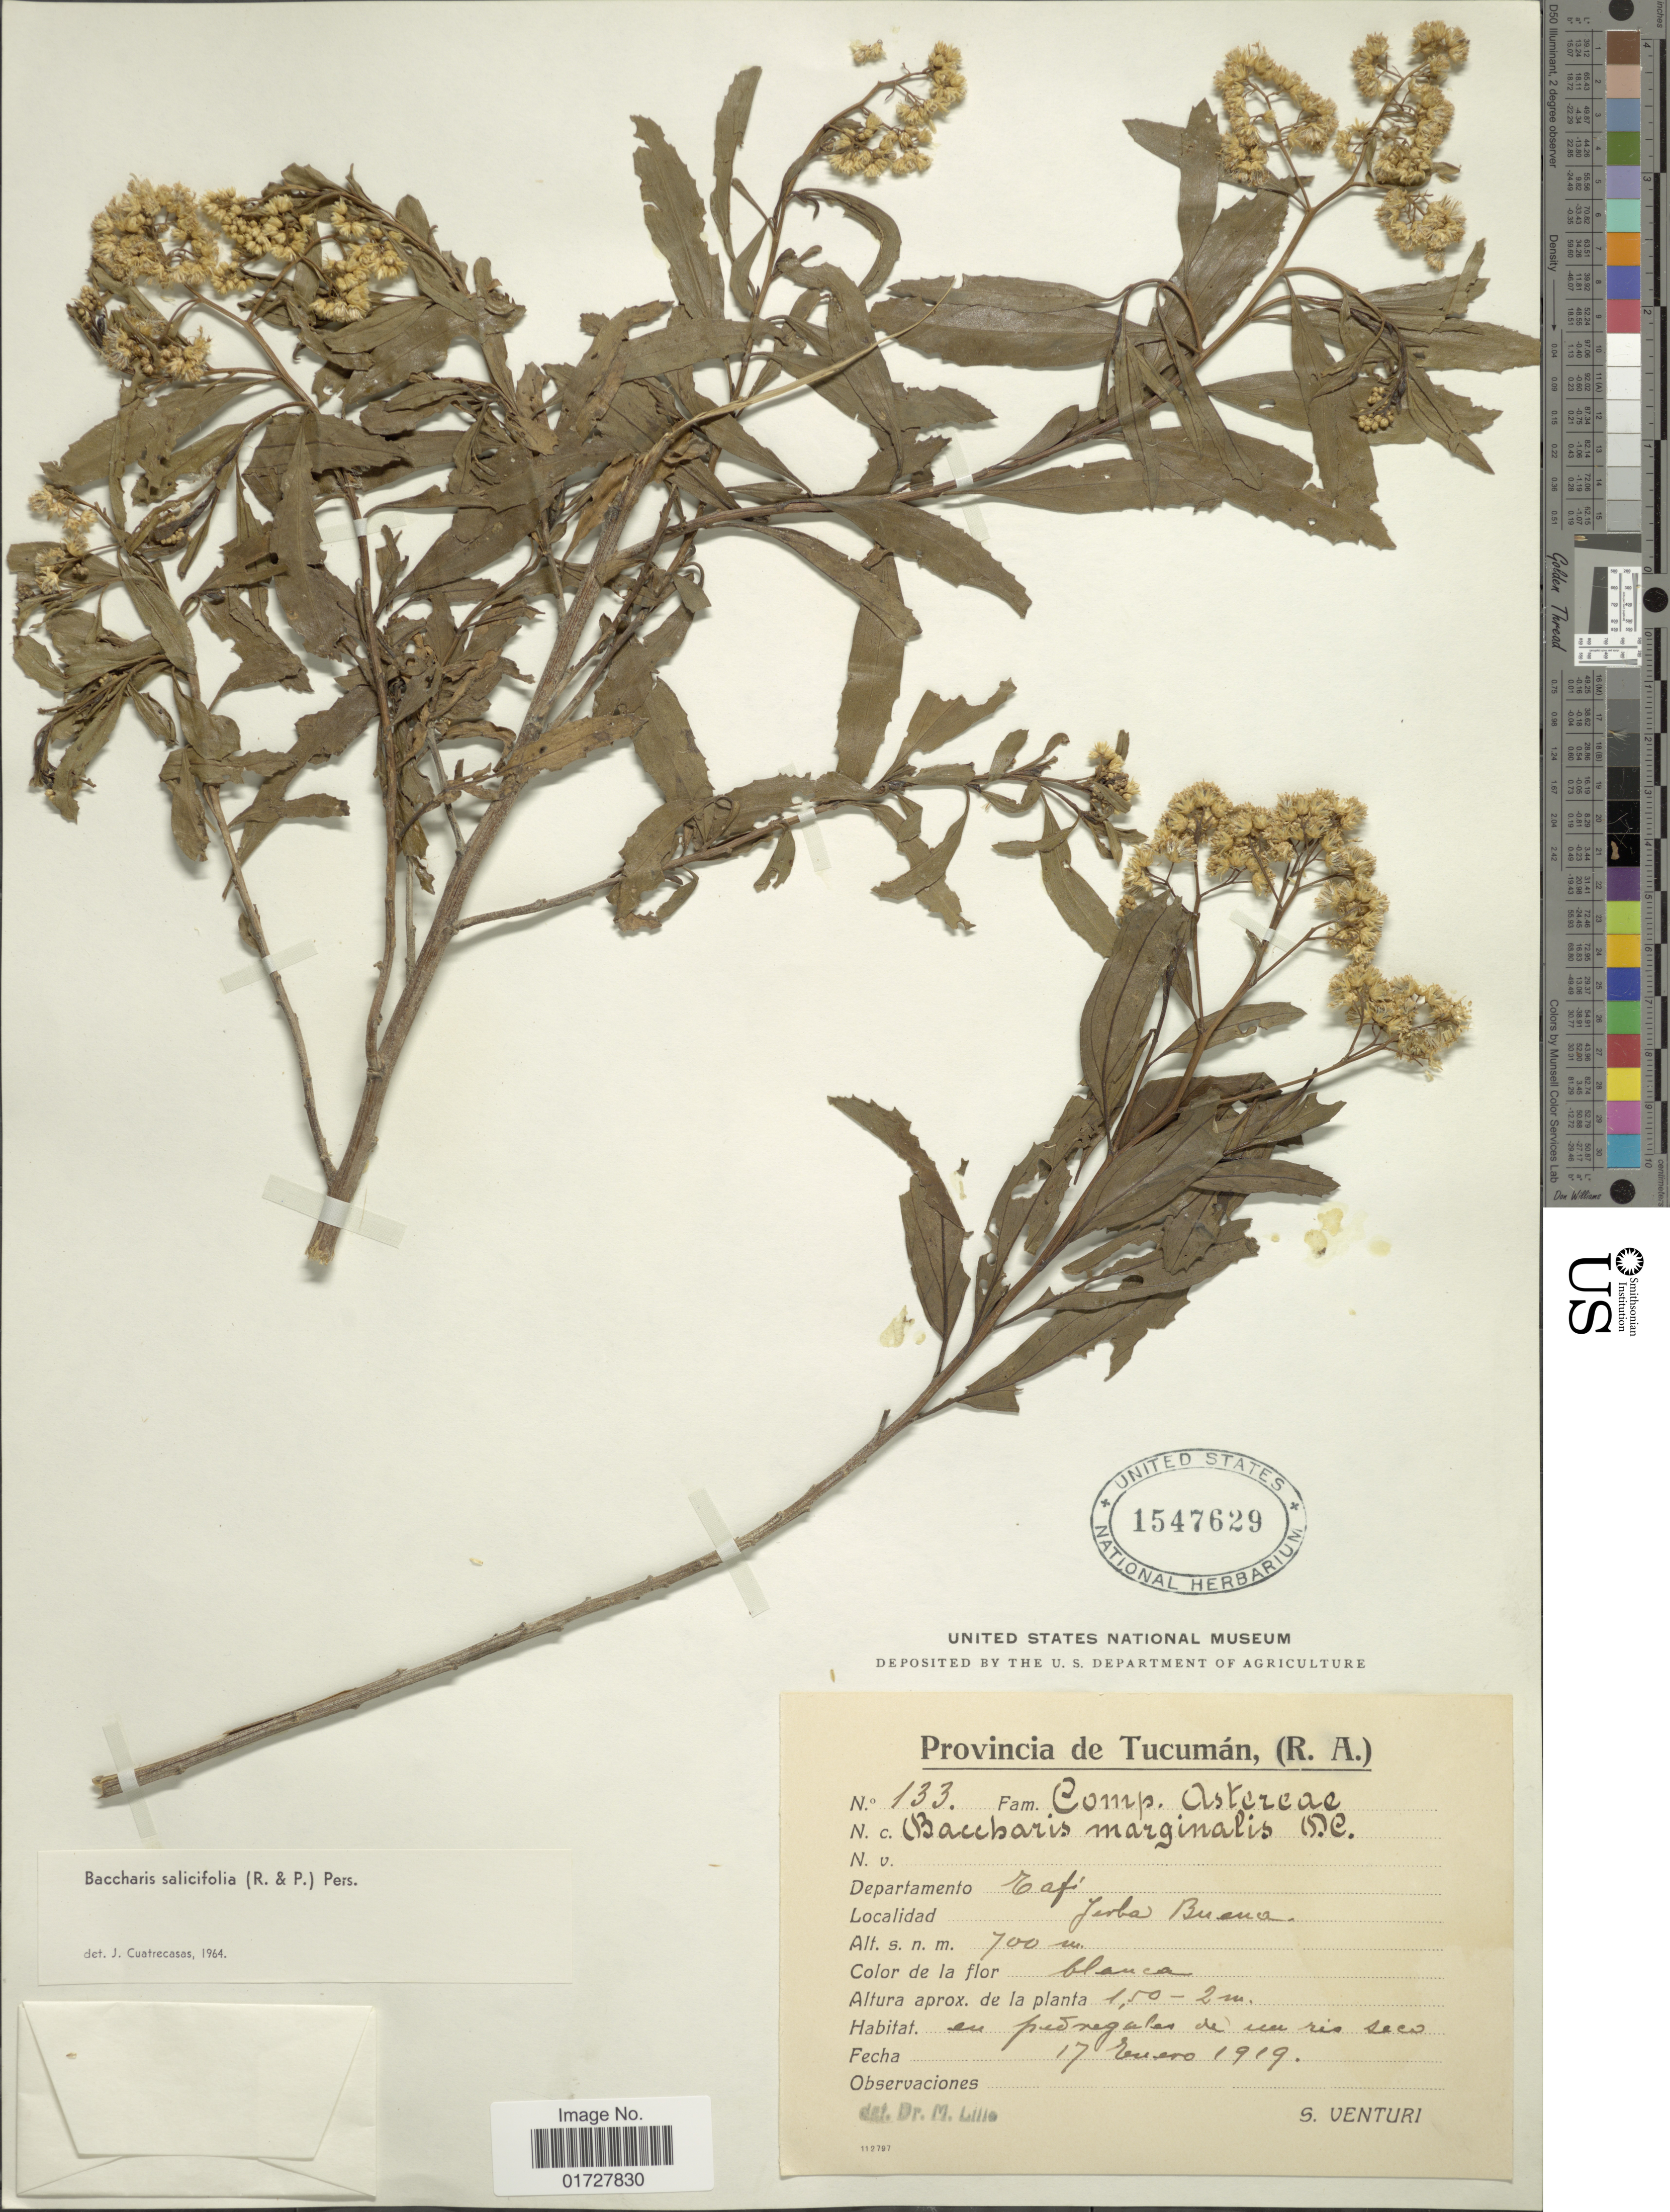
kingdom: Plantae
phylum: Tracheophyta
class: Magnoliopsida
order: Asterales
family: Asteraceae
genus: Baccharis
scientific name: Baccharis salicifolia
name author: (Ruiz & Pav.) Pers.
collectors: S. Venturi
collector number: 133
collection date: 1919-01-17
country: Argentina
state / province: Tucuman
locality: Departamento Tafi, Yerba Buena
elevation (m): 700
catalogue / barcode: US 1547629